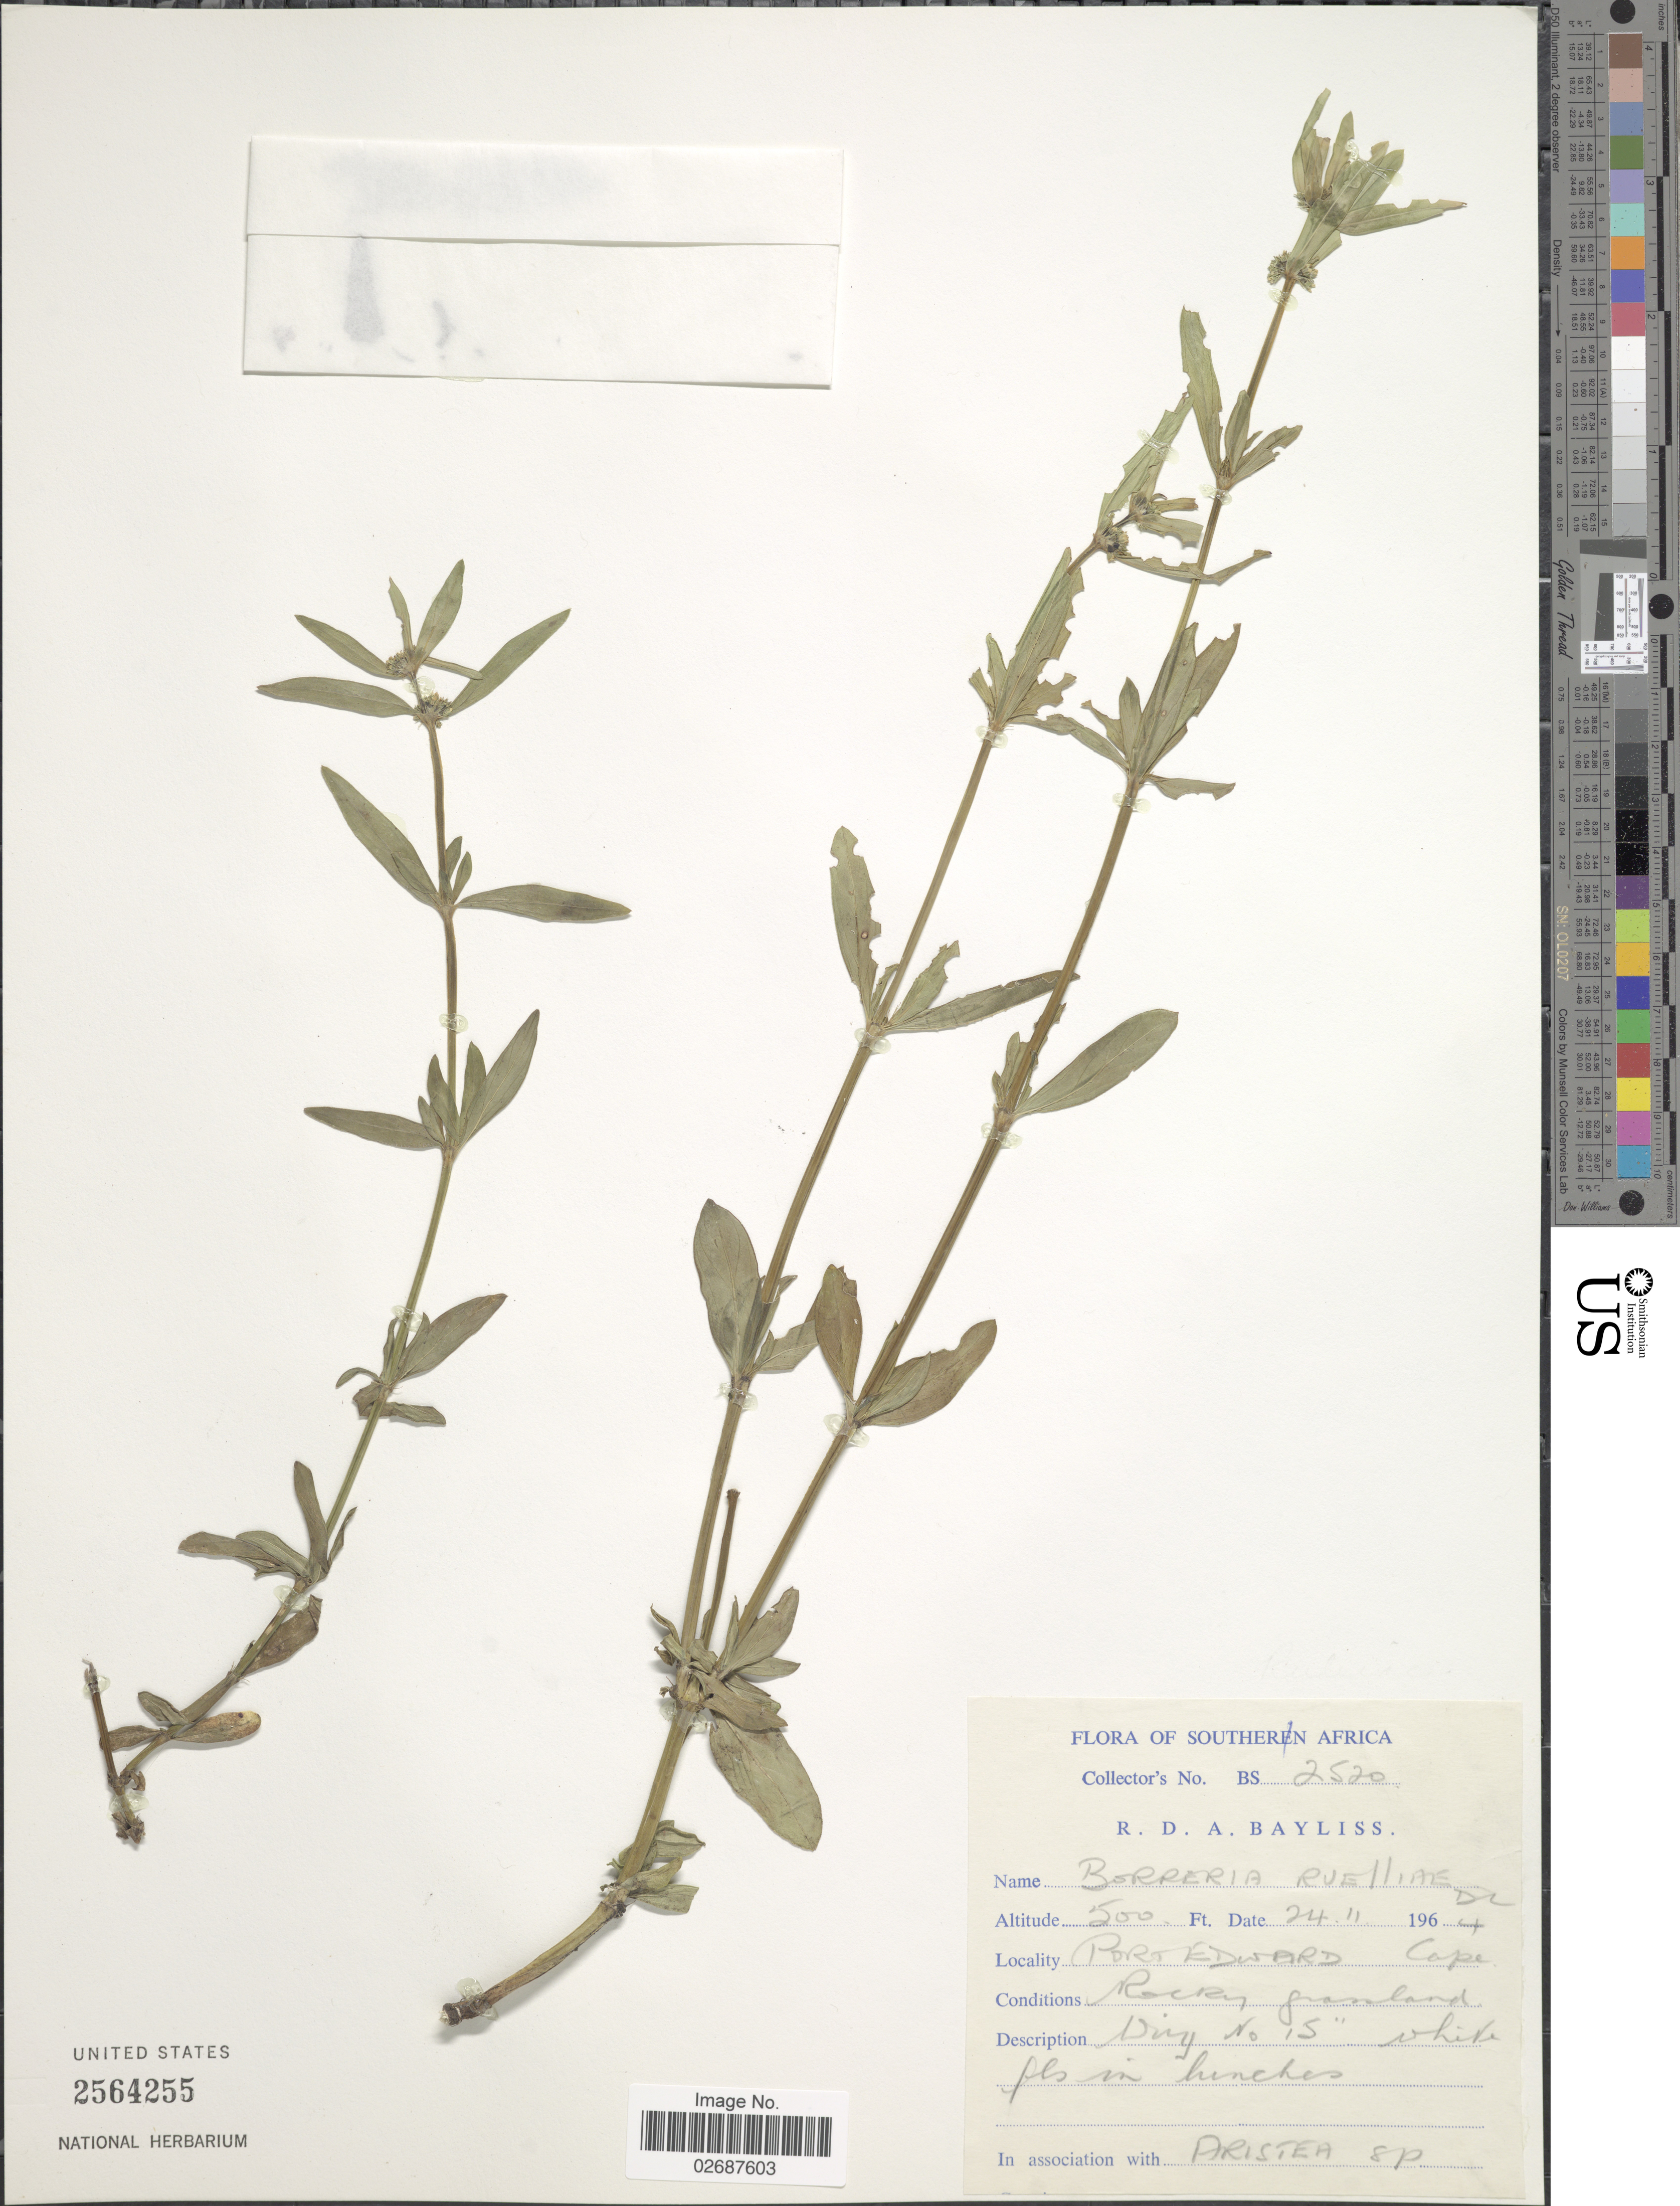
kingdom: Plantae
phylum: Tracheophyta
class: Magnoliopsida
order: Gentianales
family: Rubiaceae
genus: Borreria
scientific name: Borreria ruelliae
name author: (DC.) K. Schum. ex Thoms.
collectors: R. Bayliss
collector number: BS 2520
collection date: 1964-11-24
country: South Africa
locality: Port Edward, Cape, rocky grassland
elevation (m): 152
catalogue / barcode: US 2564255